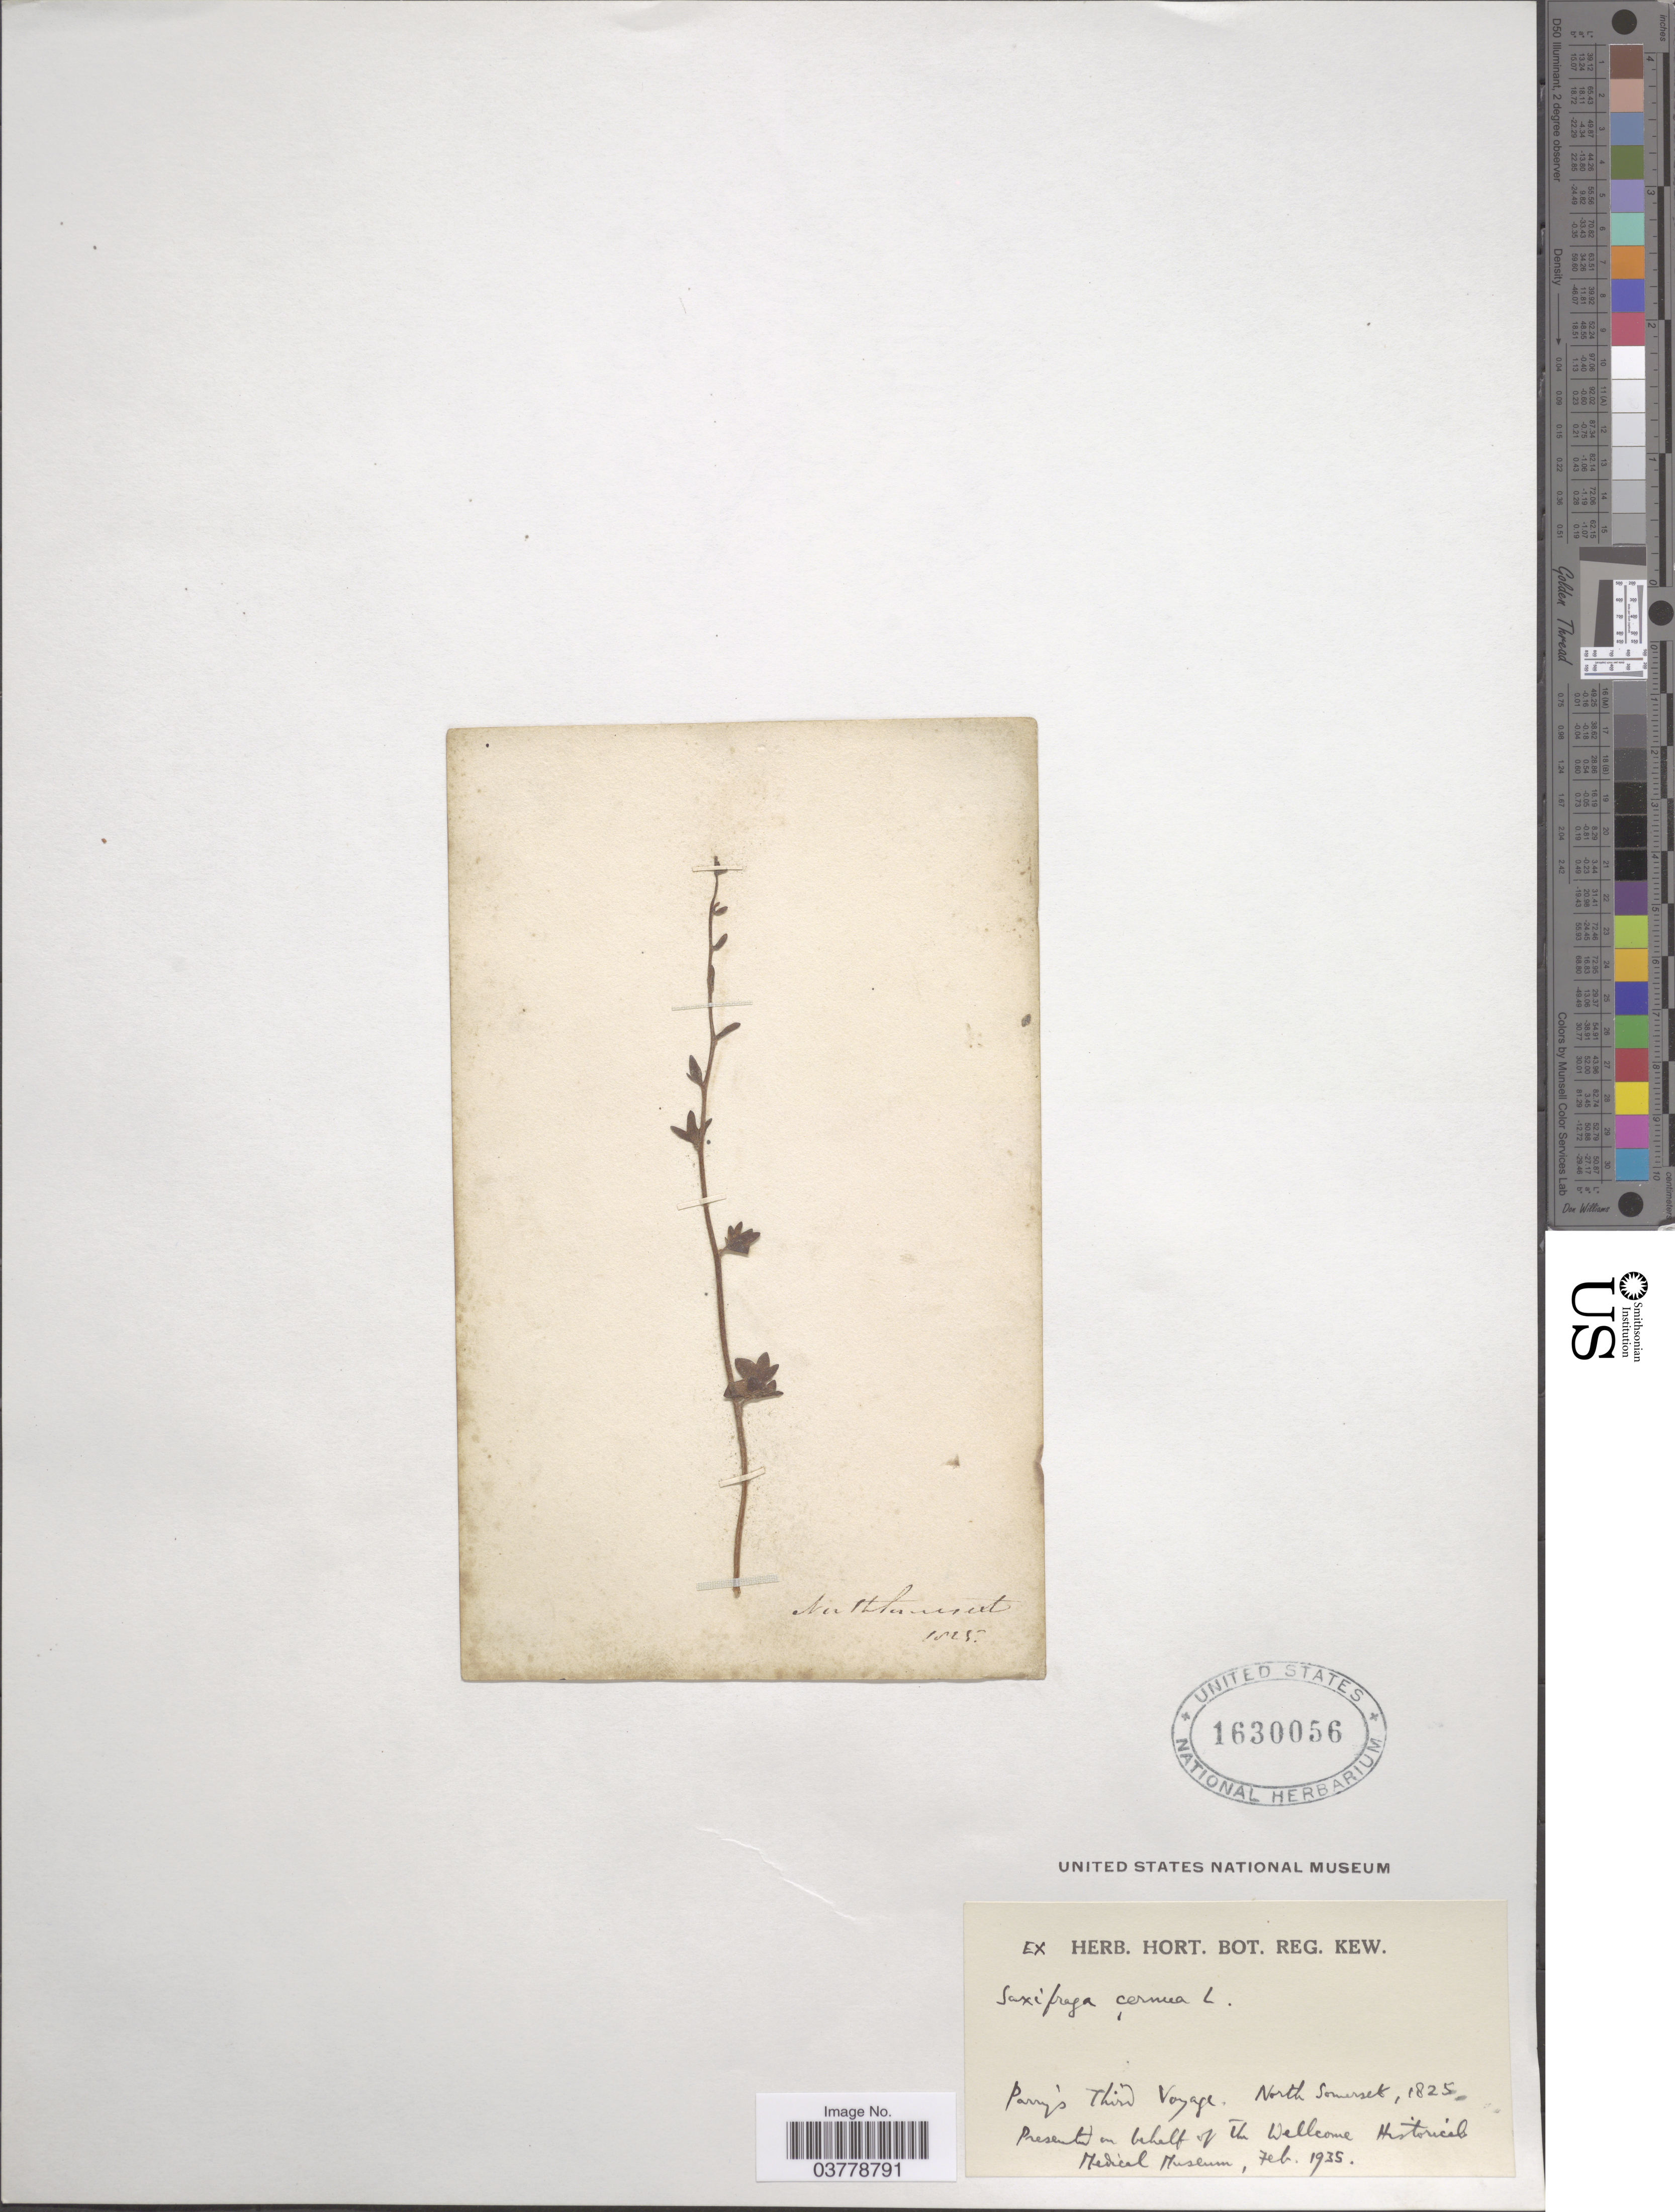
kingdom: Plantae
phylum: Tracheophyta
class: Magnoliopsida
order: Saxifragales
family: Saxifragaceae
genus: Saxifraga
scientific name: Saxifraga cernua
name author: L.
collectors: Parry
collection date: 1825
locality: North Somerset.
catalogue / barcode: US 1630056